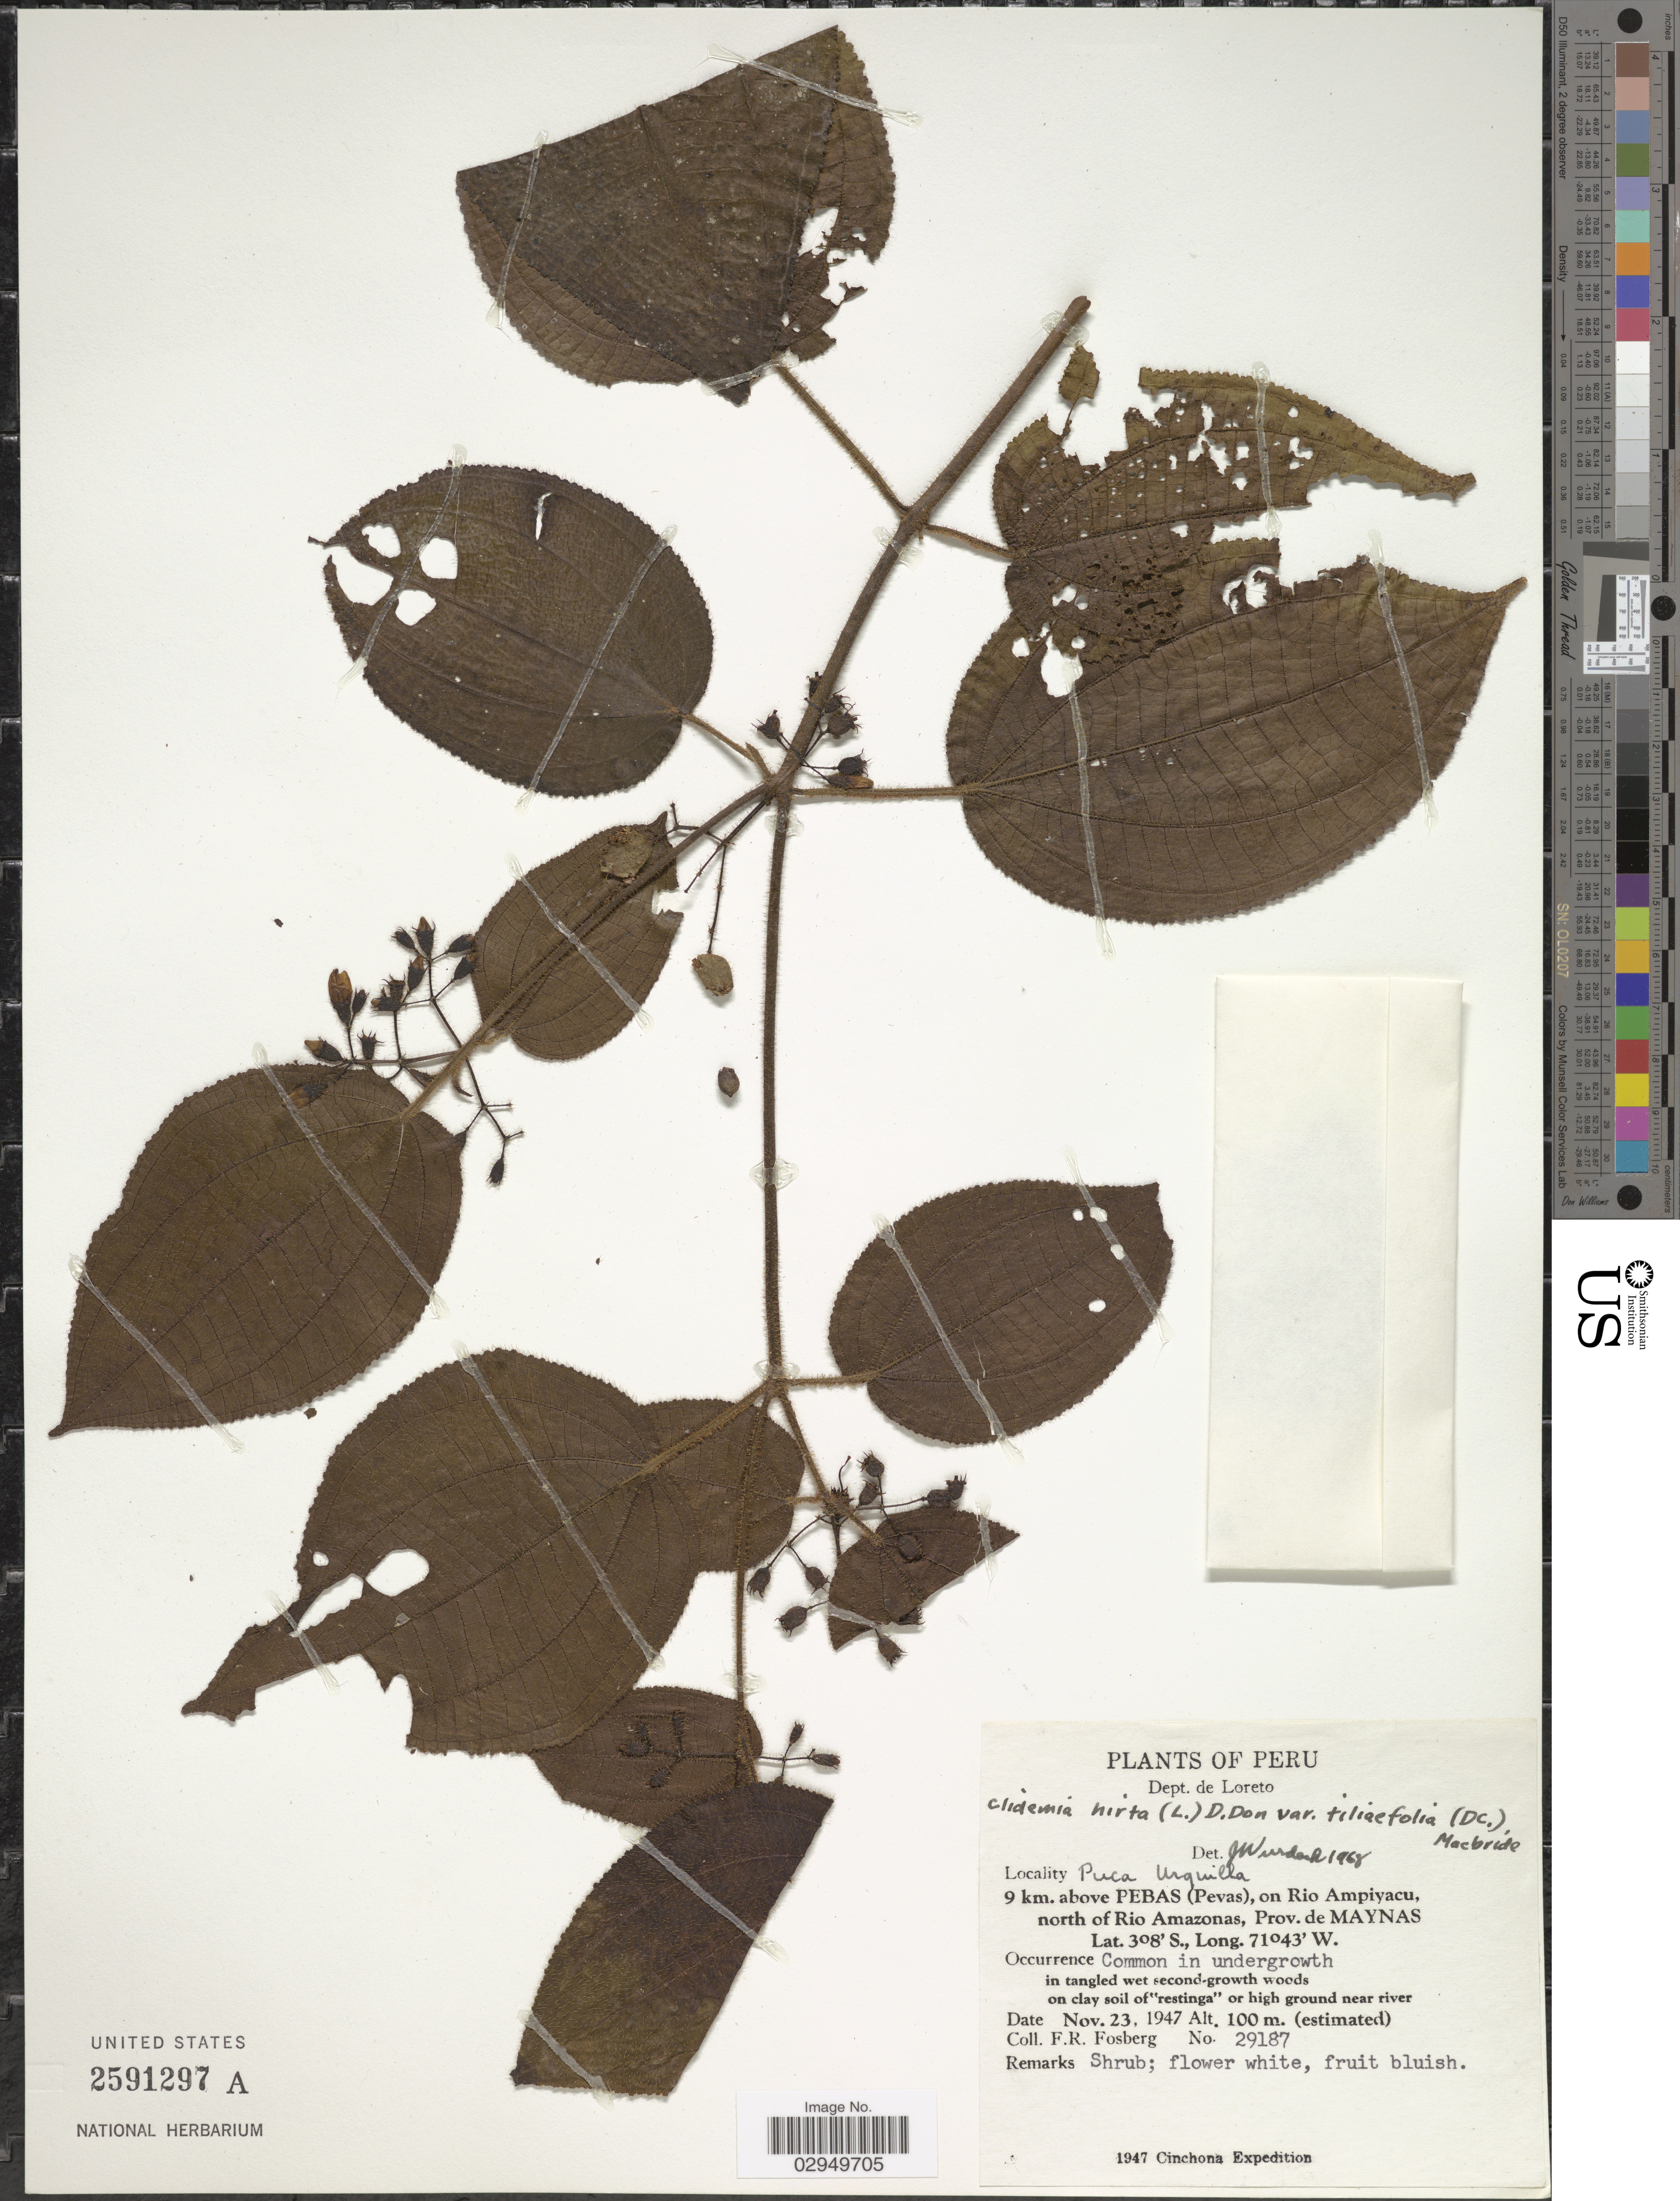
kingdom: Plantae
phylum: Tracheophyta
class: Magnoliopsida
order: Myrtales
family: Melastomataceae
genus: Clidemia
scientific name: Clidemia hirta var. tiliifolia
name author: (DC.) J.F. Macbr.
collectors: F. R. Fosberg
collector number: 29187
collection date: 1947-11-23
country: Peru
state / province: Loreto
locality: Dept. de Loreto. Puca Urquilla. 9 km. above Pebas (Pevas), on Rio Ampiyacu, north of Rio Amazonas, Prov. de Maynas.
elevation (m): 100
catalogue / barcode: US 2591297A